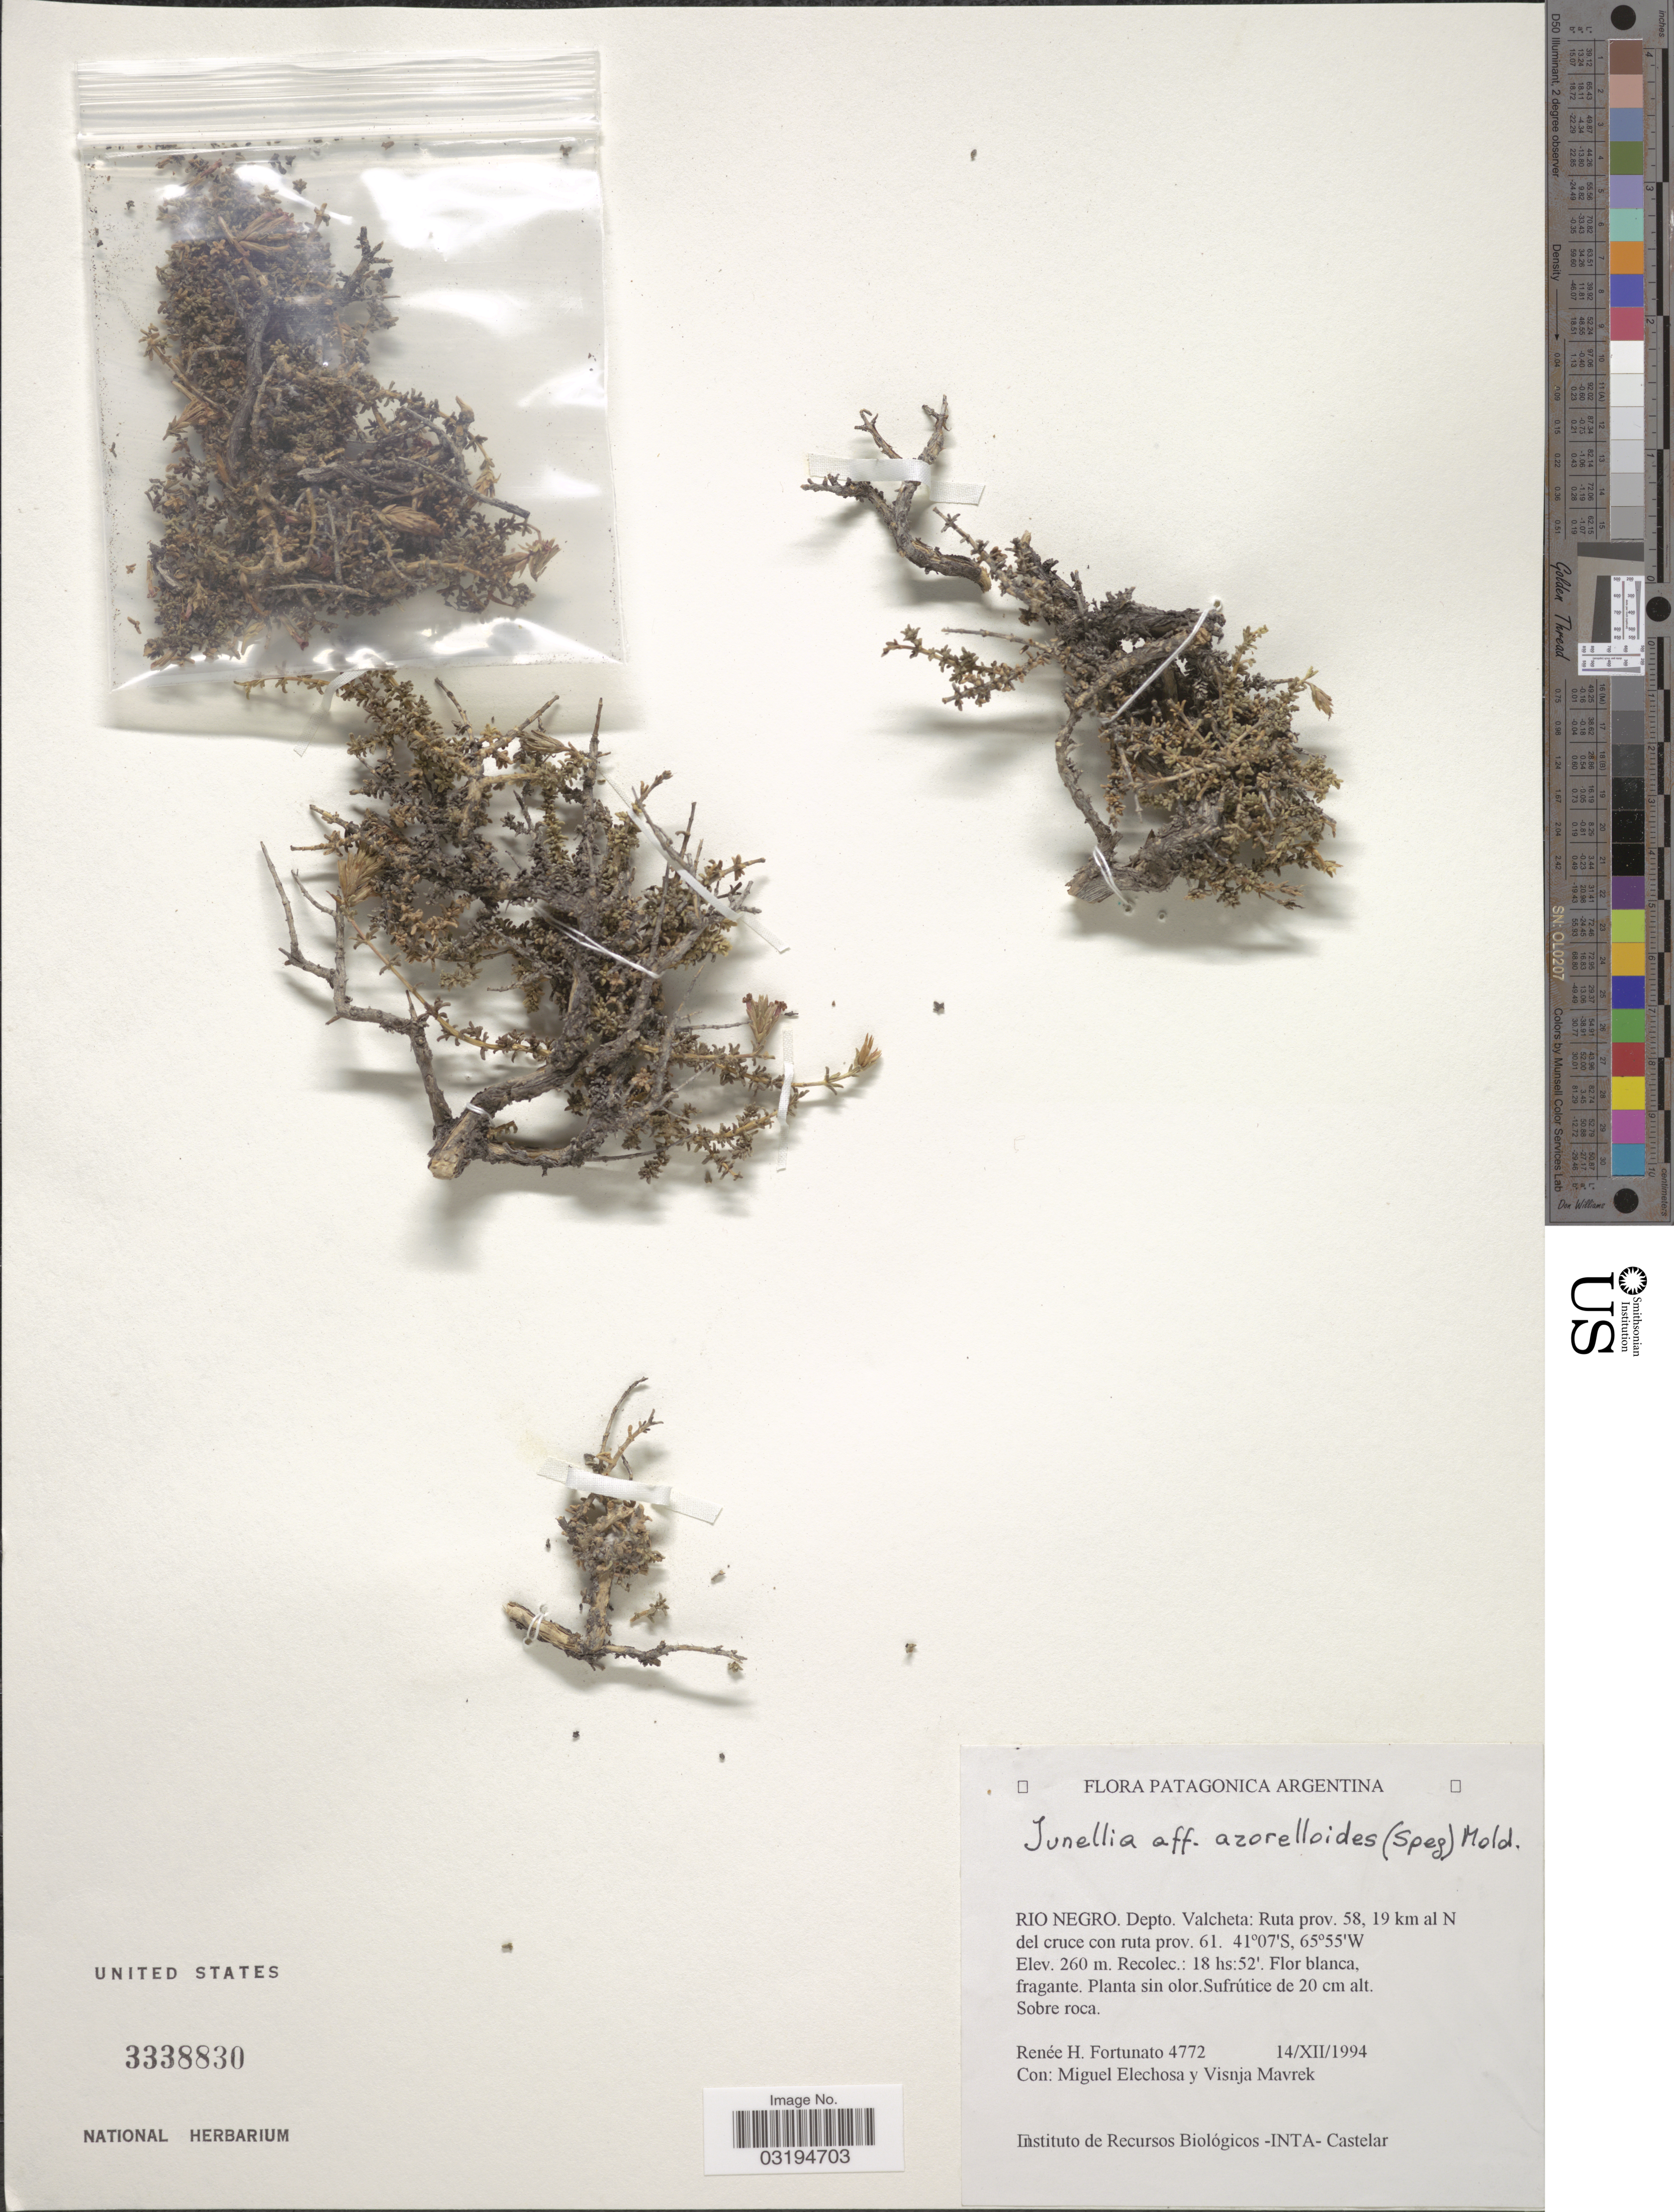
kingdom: Plantae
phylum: Tracheophyta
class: Magnoliopsida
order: Lamiales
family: Verbenaceae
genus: Junellia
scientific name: Junellia azorelloides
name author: (Speg.) Moldenke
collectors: R. H. Fortunato, M. Elechosa & V. Mavrek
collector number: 4772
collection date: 1994-12-14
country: Argentina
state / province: Rio Negro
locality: Depto. Valcheta: Ruta prov. 58, 19 km al N del cruce con ruta prov. 61.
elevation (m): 260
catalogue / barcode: US 3338830